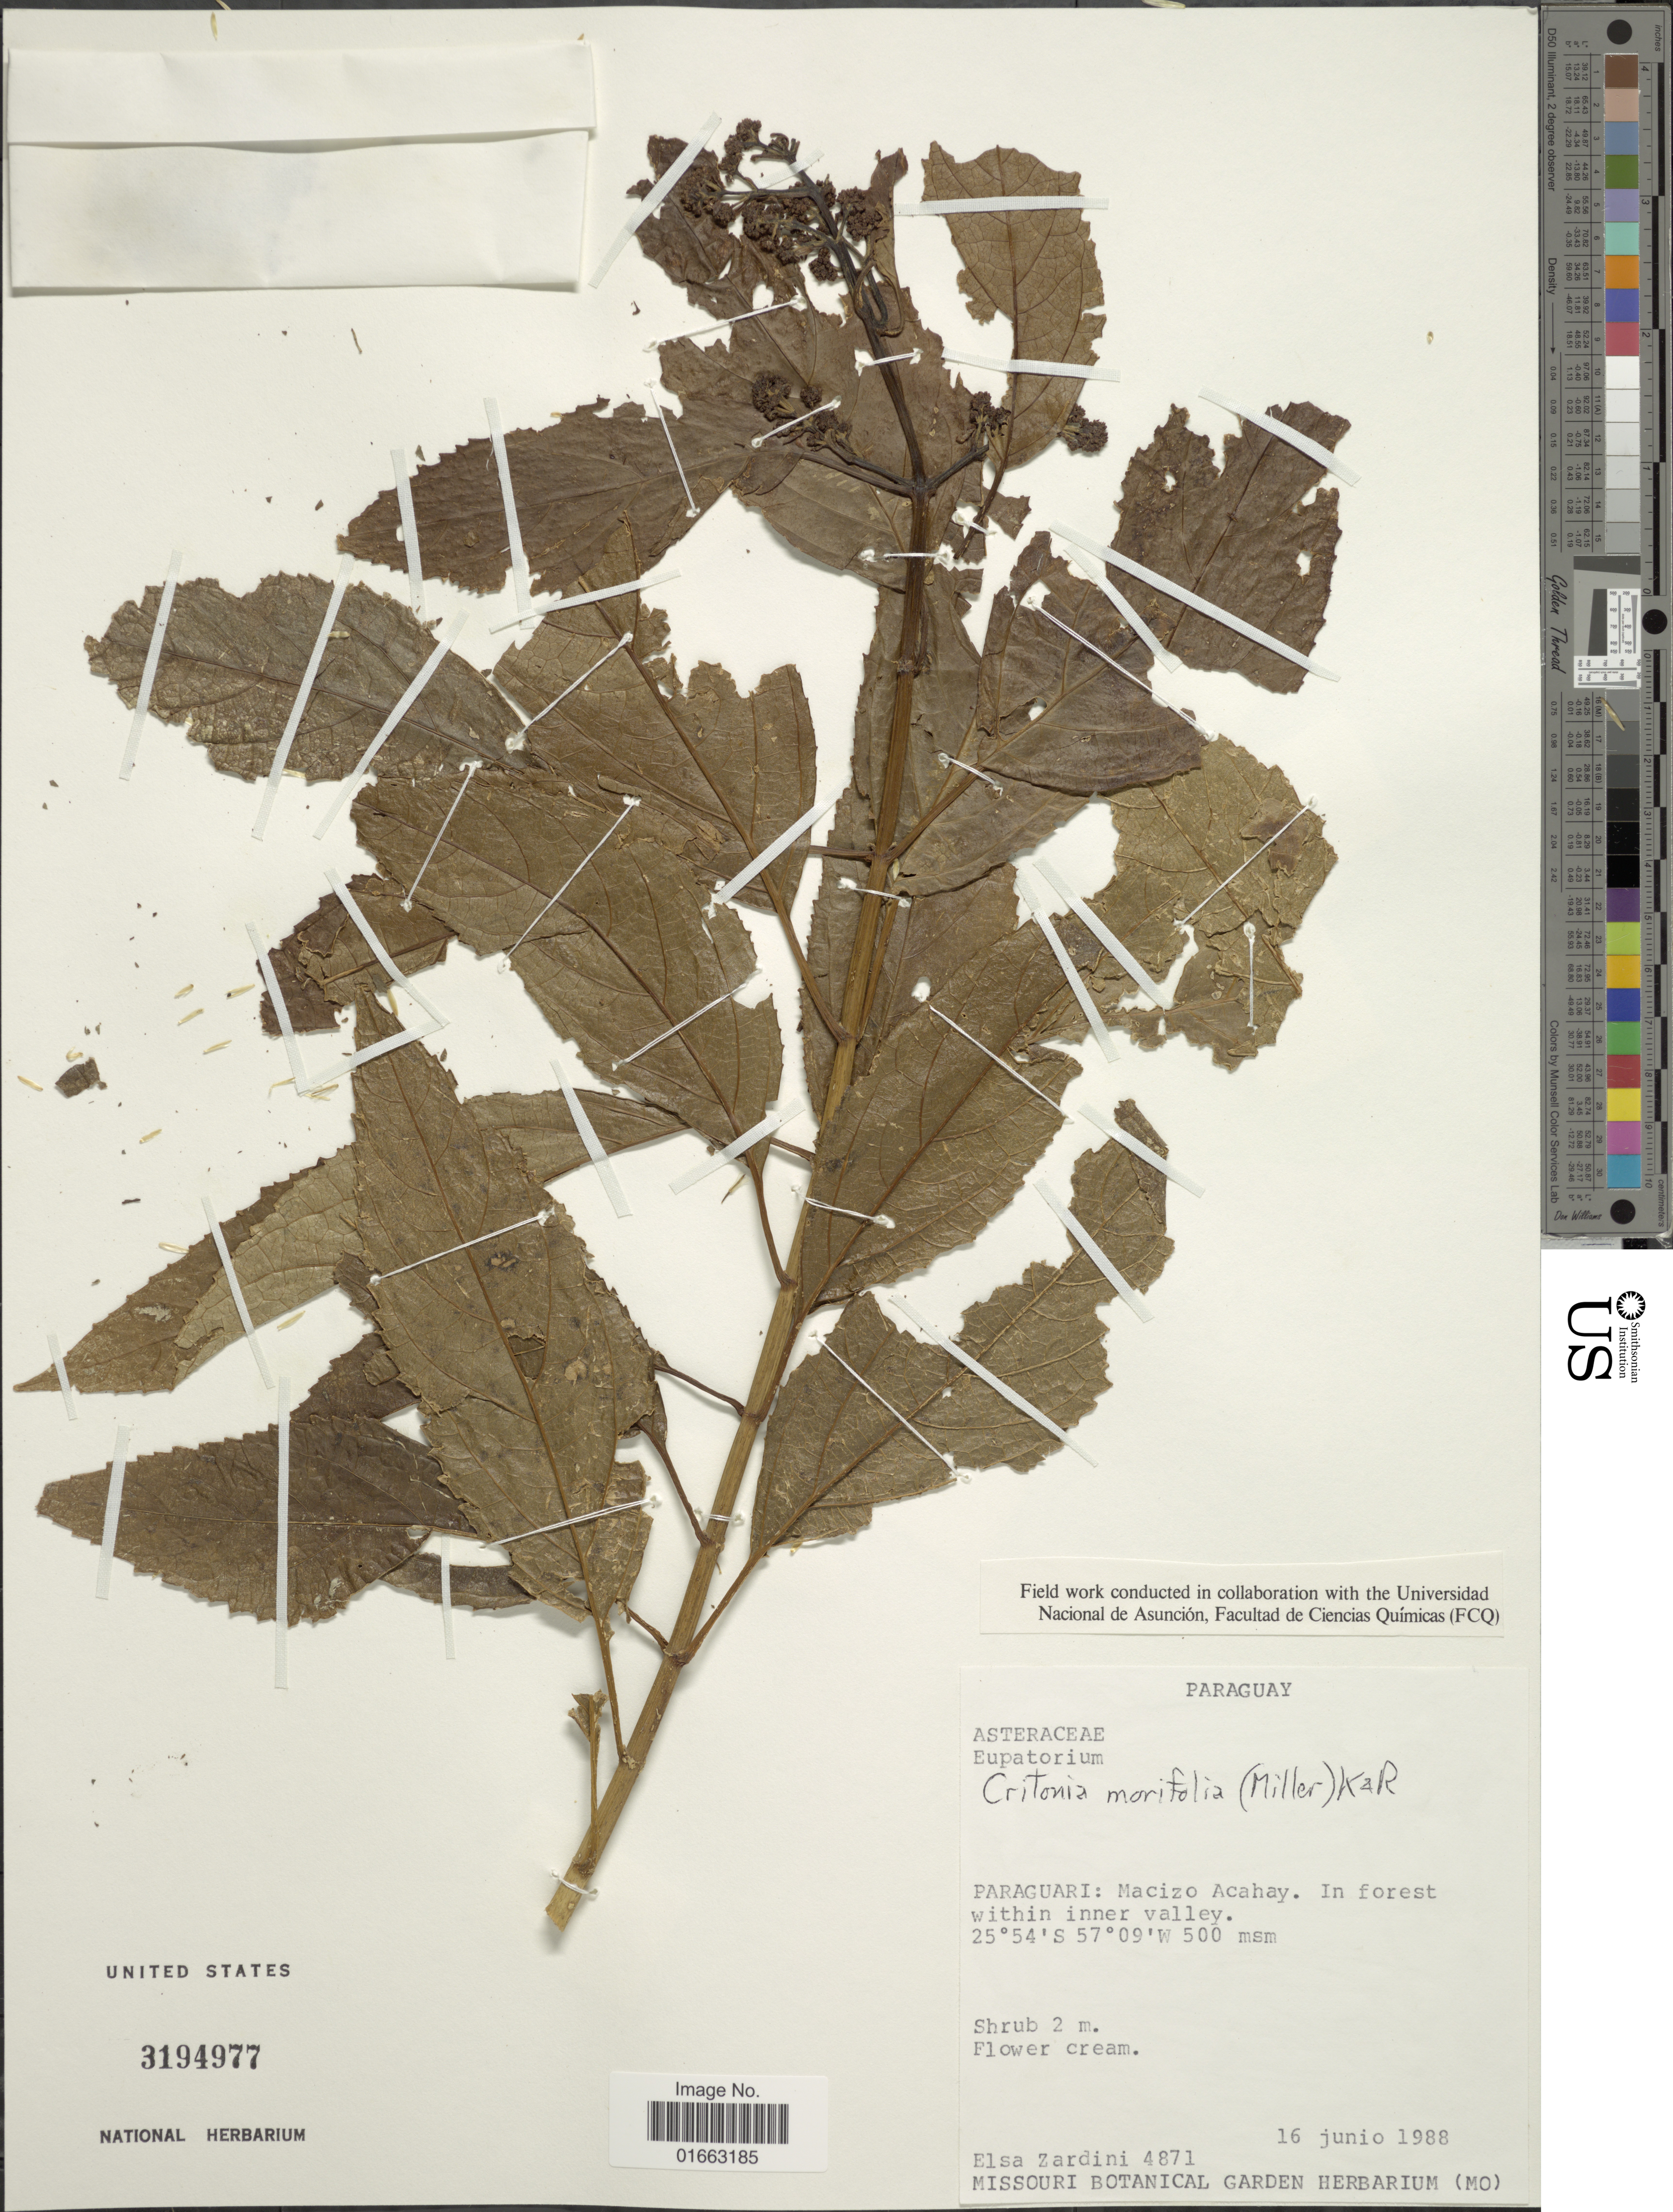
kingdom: Plantae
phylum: Tracheophyta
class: Magnoliopsida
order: Asterales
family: Asteraceae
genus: Critonia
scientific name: Critonia morifolia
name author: (Mill.) R.M. King & H. Rob.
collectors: E. M. Zardini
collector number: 4871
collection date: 1988-06-16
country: Paraguay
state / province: Paraguari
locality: Macizo Acahay, in forest within inner valley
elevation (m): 500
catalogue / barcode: US 3194977